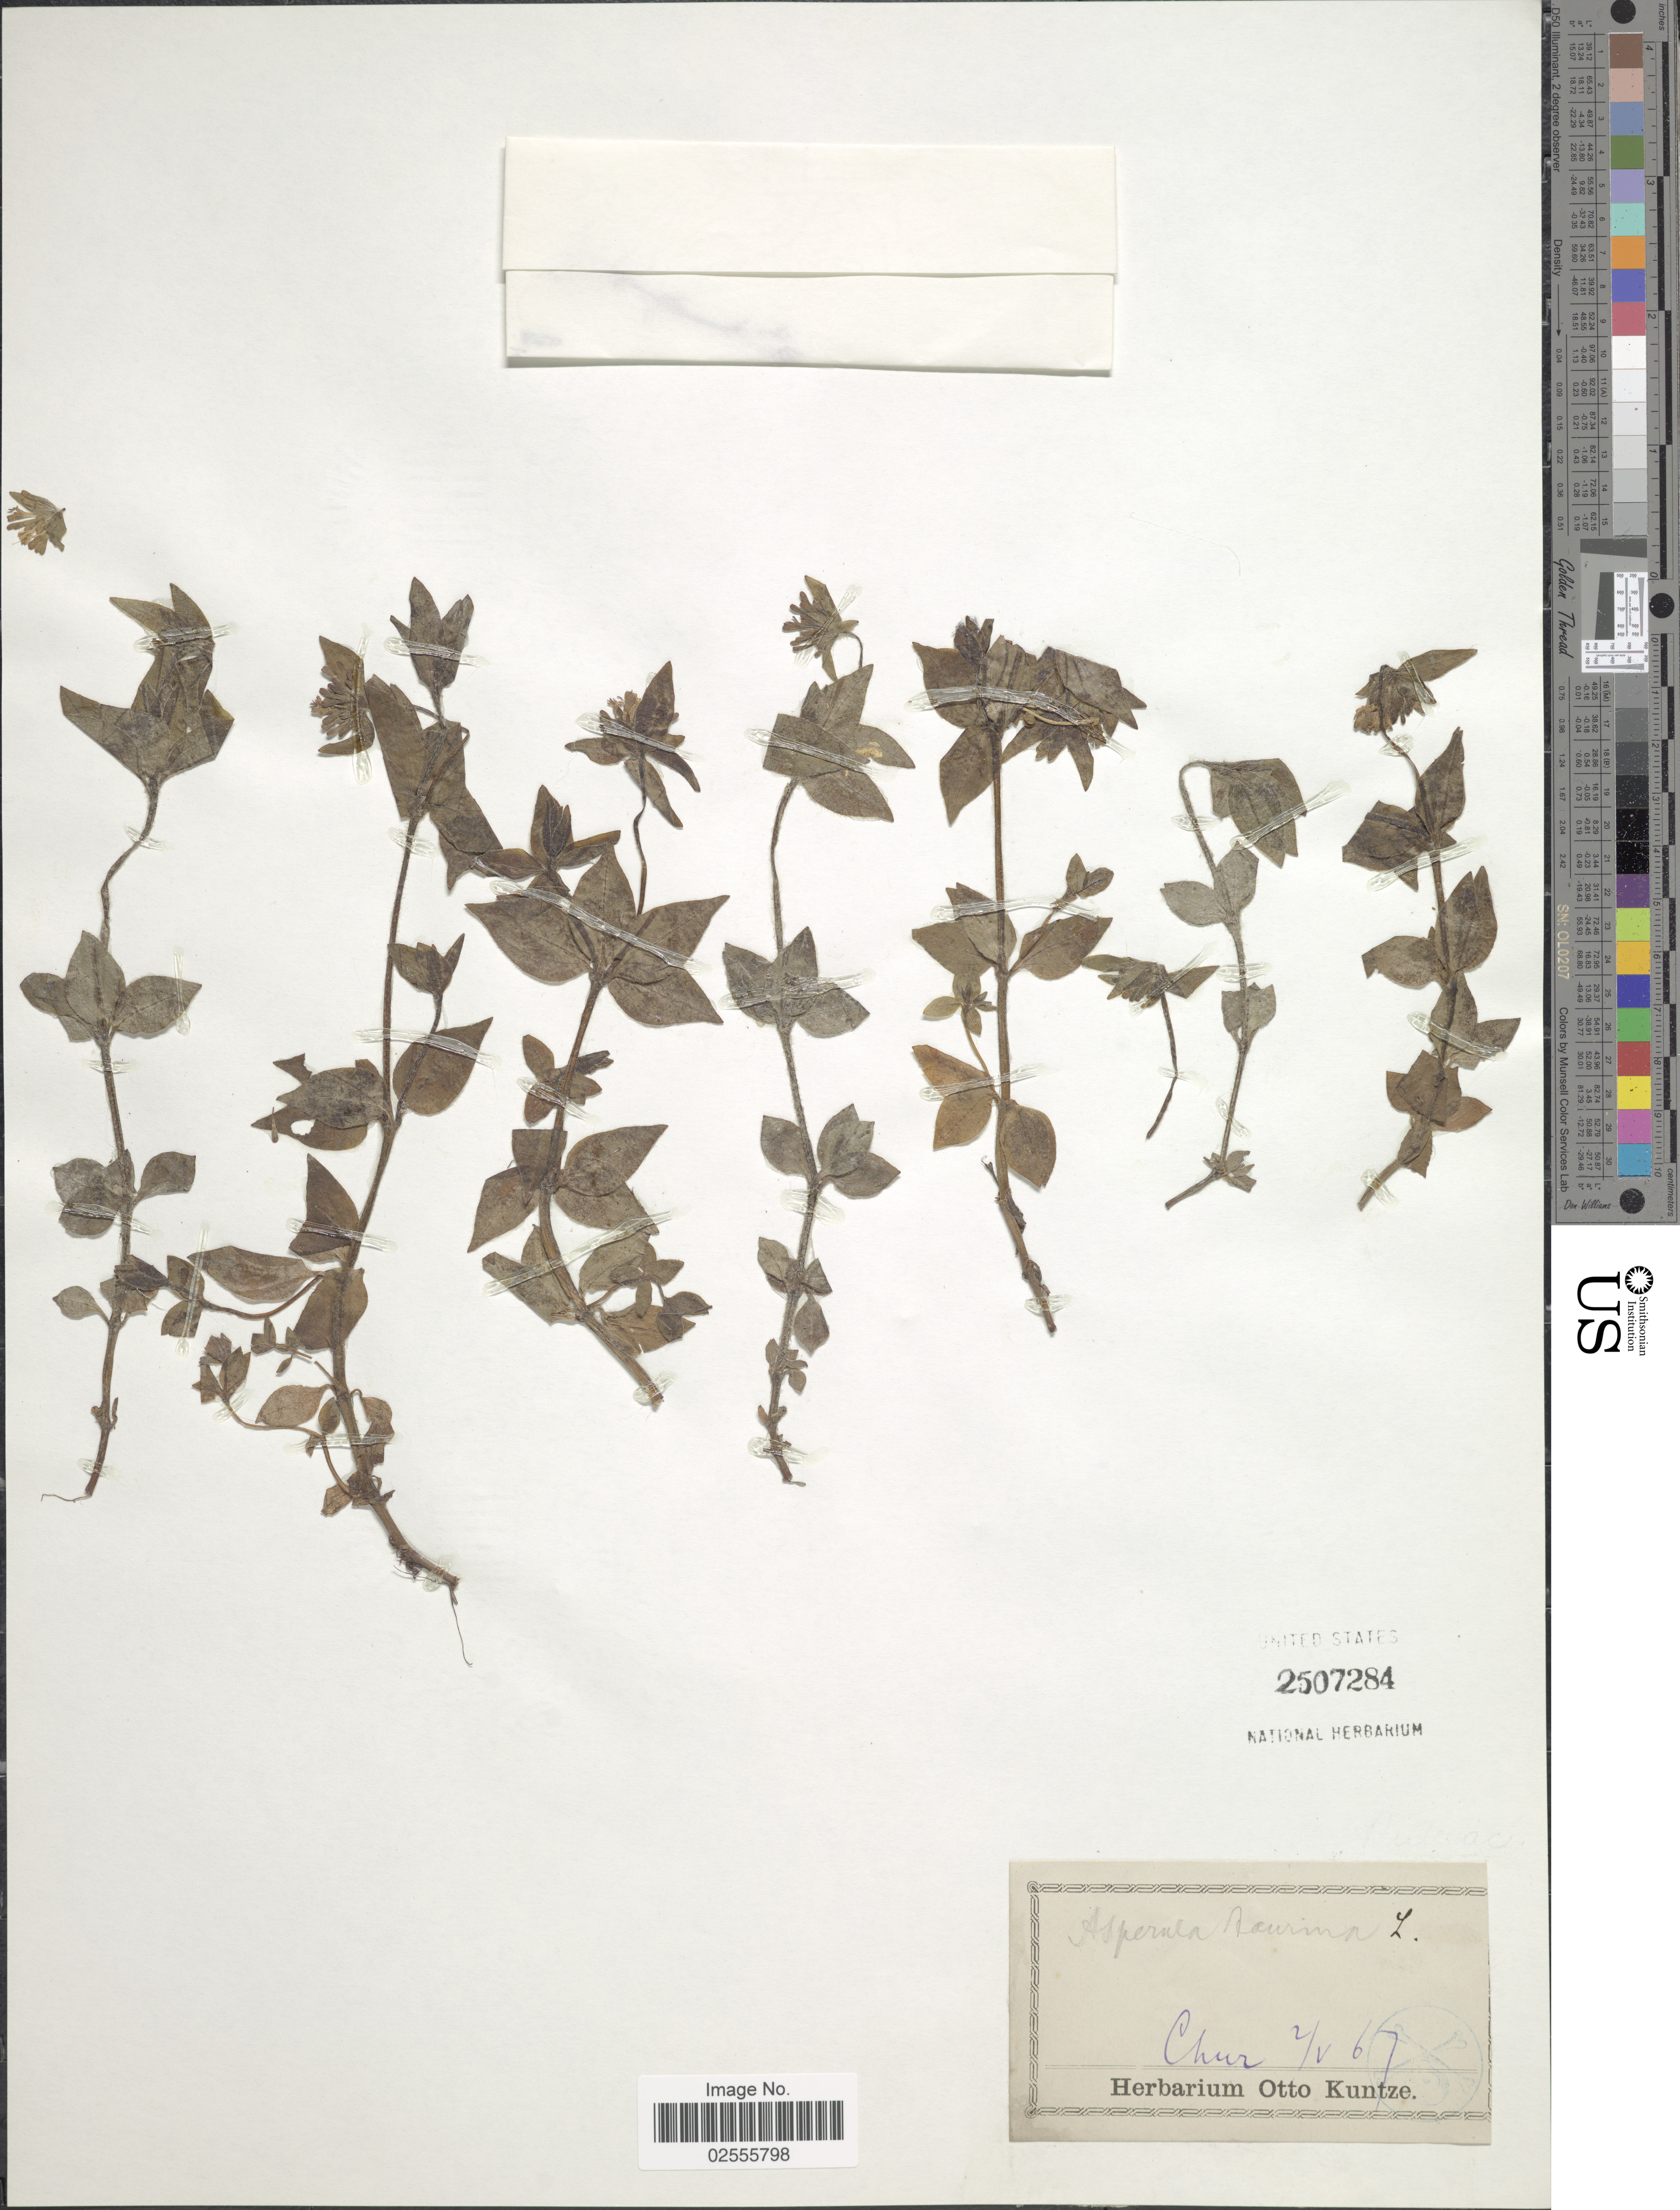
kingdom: Plantae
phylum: Tracheophyta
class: Magnoliopsida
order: Gentianales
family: Rubiaceae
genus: Asperula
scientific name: Asperula taurina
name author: L.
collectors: ex herb. Otto Kuntze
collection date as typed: Transcribed d/m/y: 2/5/67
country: Switzerland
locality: Chur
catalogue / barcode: US 2507284